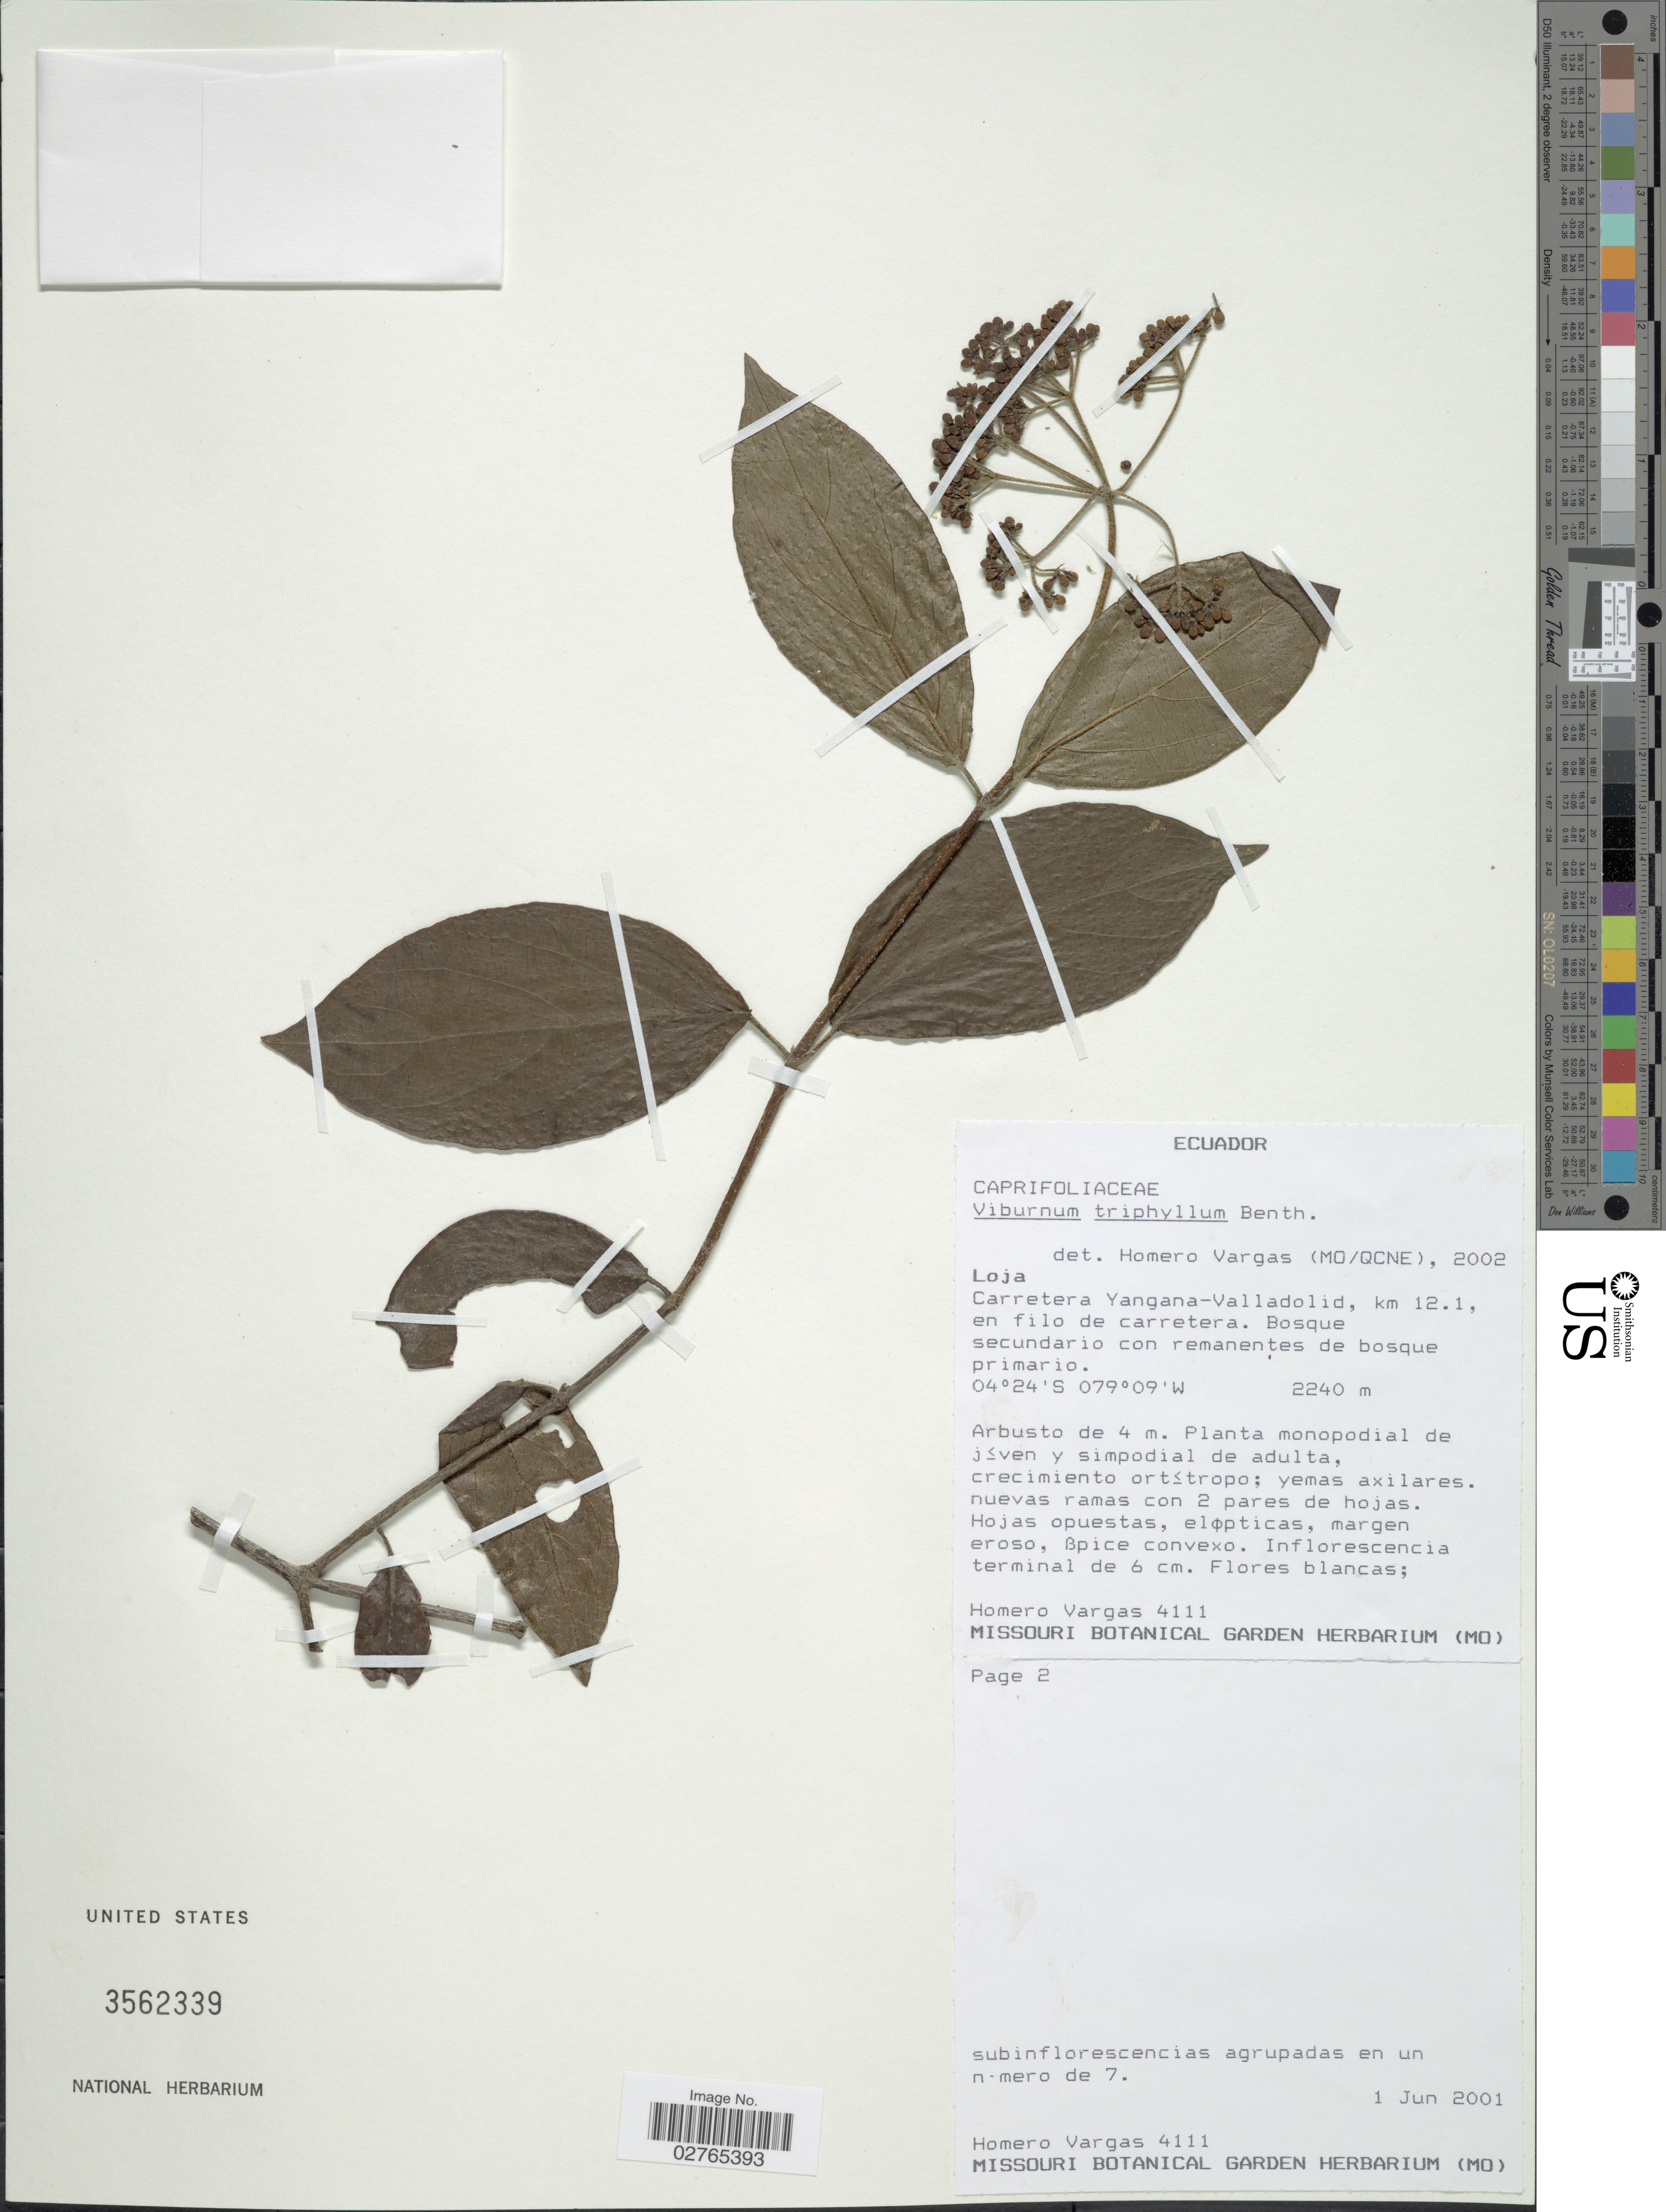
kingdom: Plantae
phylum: Tracheophyta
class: Magnoliopsida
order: Dipsacales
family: Viburnaceae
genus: Viburnum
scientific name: Viburnum triphyllum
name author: Benth.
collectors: H. Vargas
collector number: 4111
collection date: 2001-06-01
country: Ecuador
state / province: Loja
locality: Carretera Yangana-Valladolid, km 12.1, en filo de carretera.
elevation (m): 2240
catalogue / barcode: US 3562339